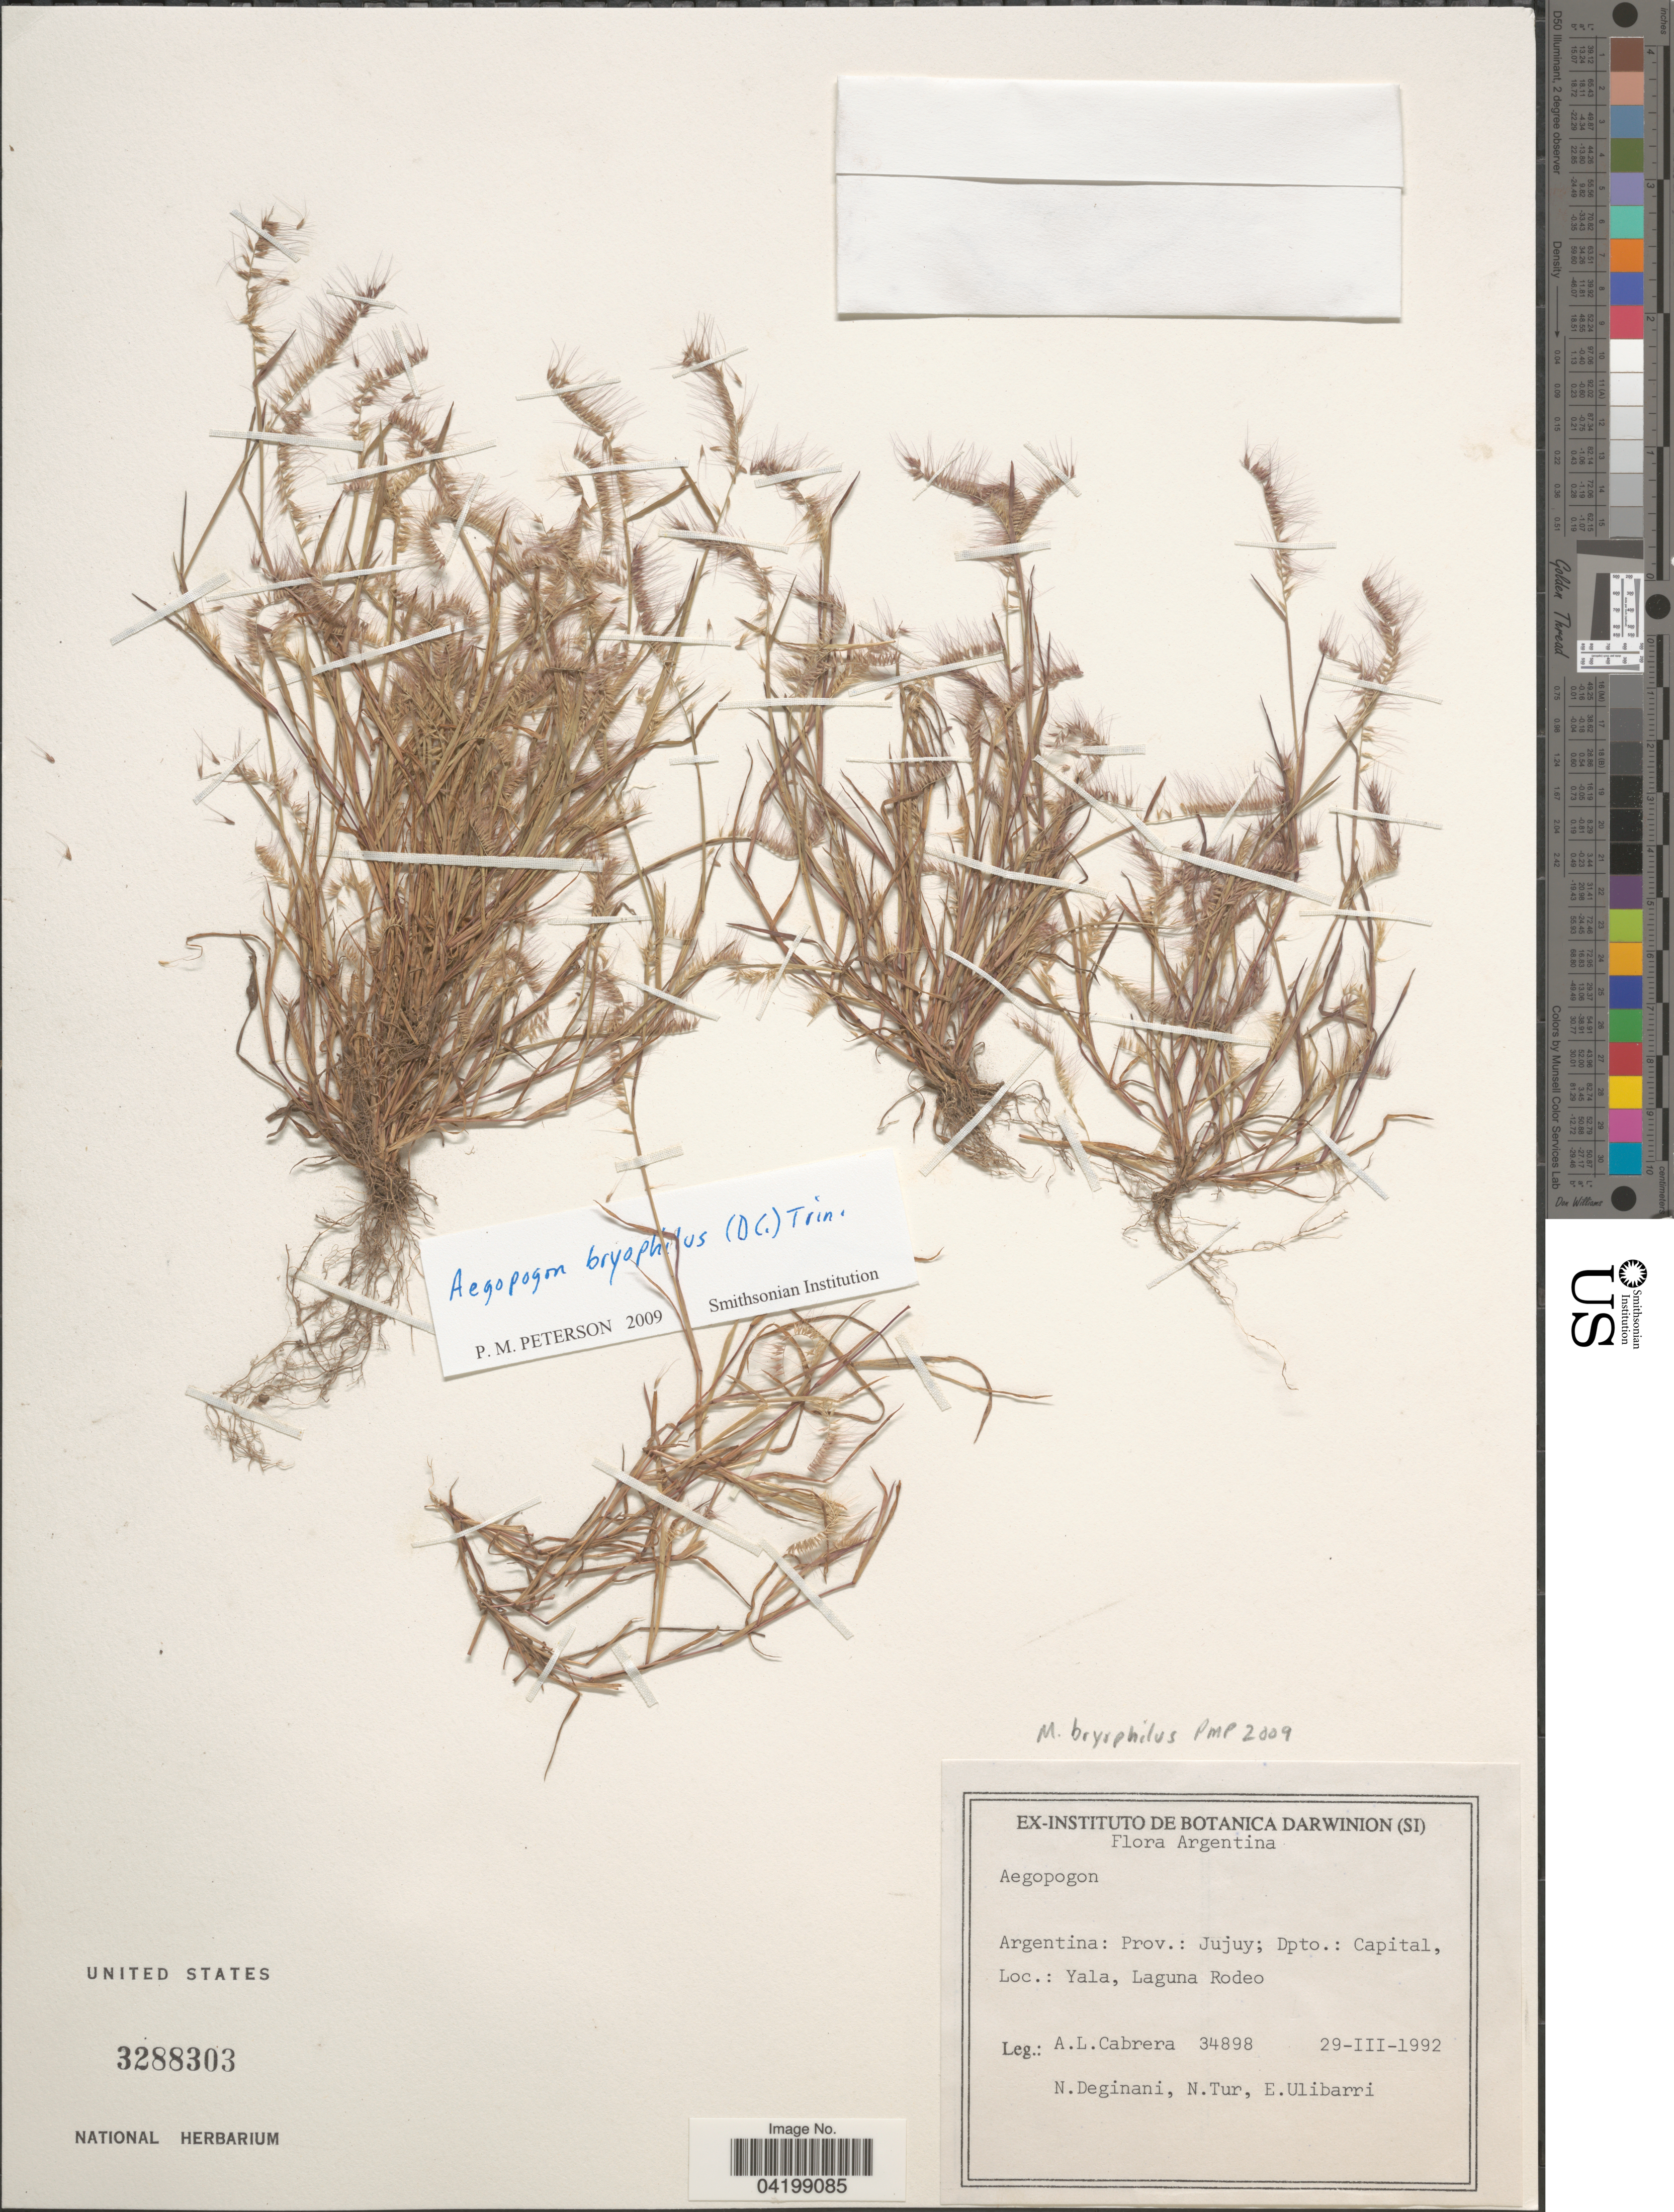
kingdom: Plantae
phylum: Tracheophyta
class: Liliopsida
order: Poales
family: Poaceae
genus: Muhlenbergia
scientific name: Muhlenbergia bryophilus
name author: (Döll) P.M. Peterson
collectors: A. L. Cabrera, N. Deginani, N. Tur & E. Ulibarri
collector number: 34898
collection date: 1992-03-29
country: Argentina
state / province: Jujuy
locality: Dpto.: Capital. Yala, Laguna Rodeo.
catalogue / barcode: US 3288303